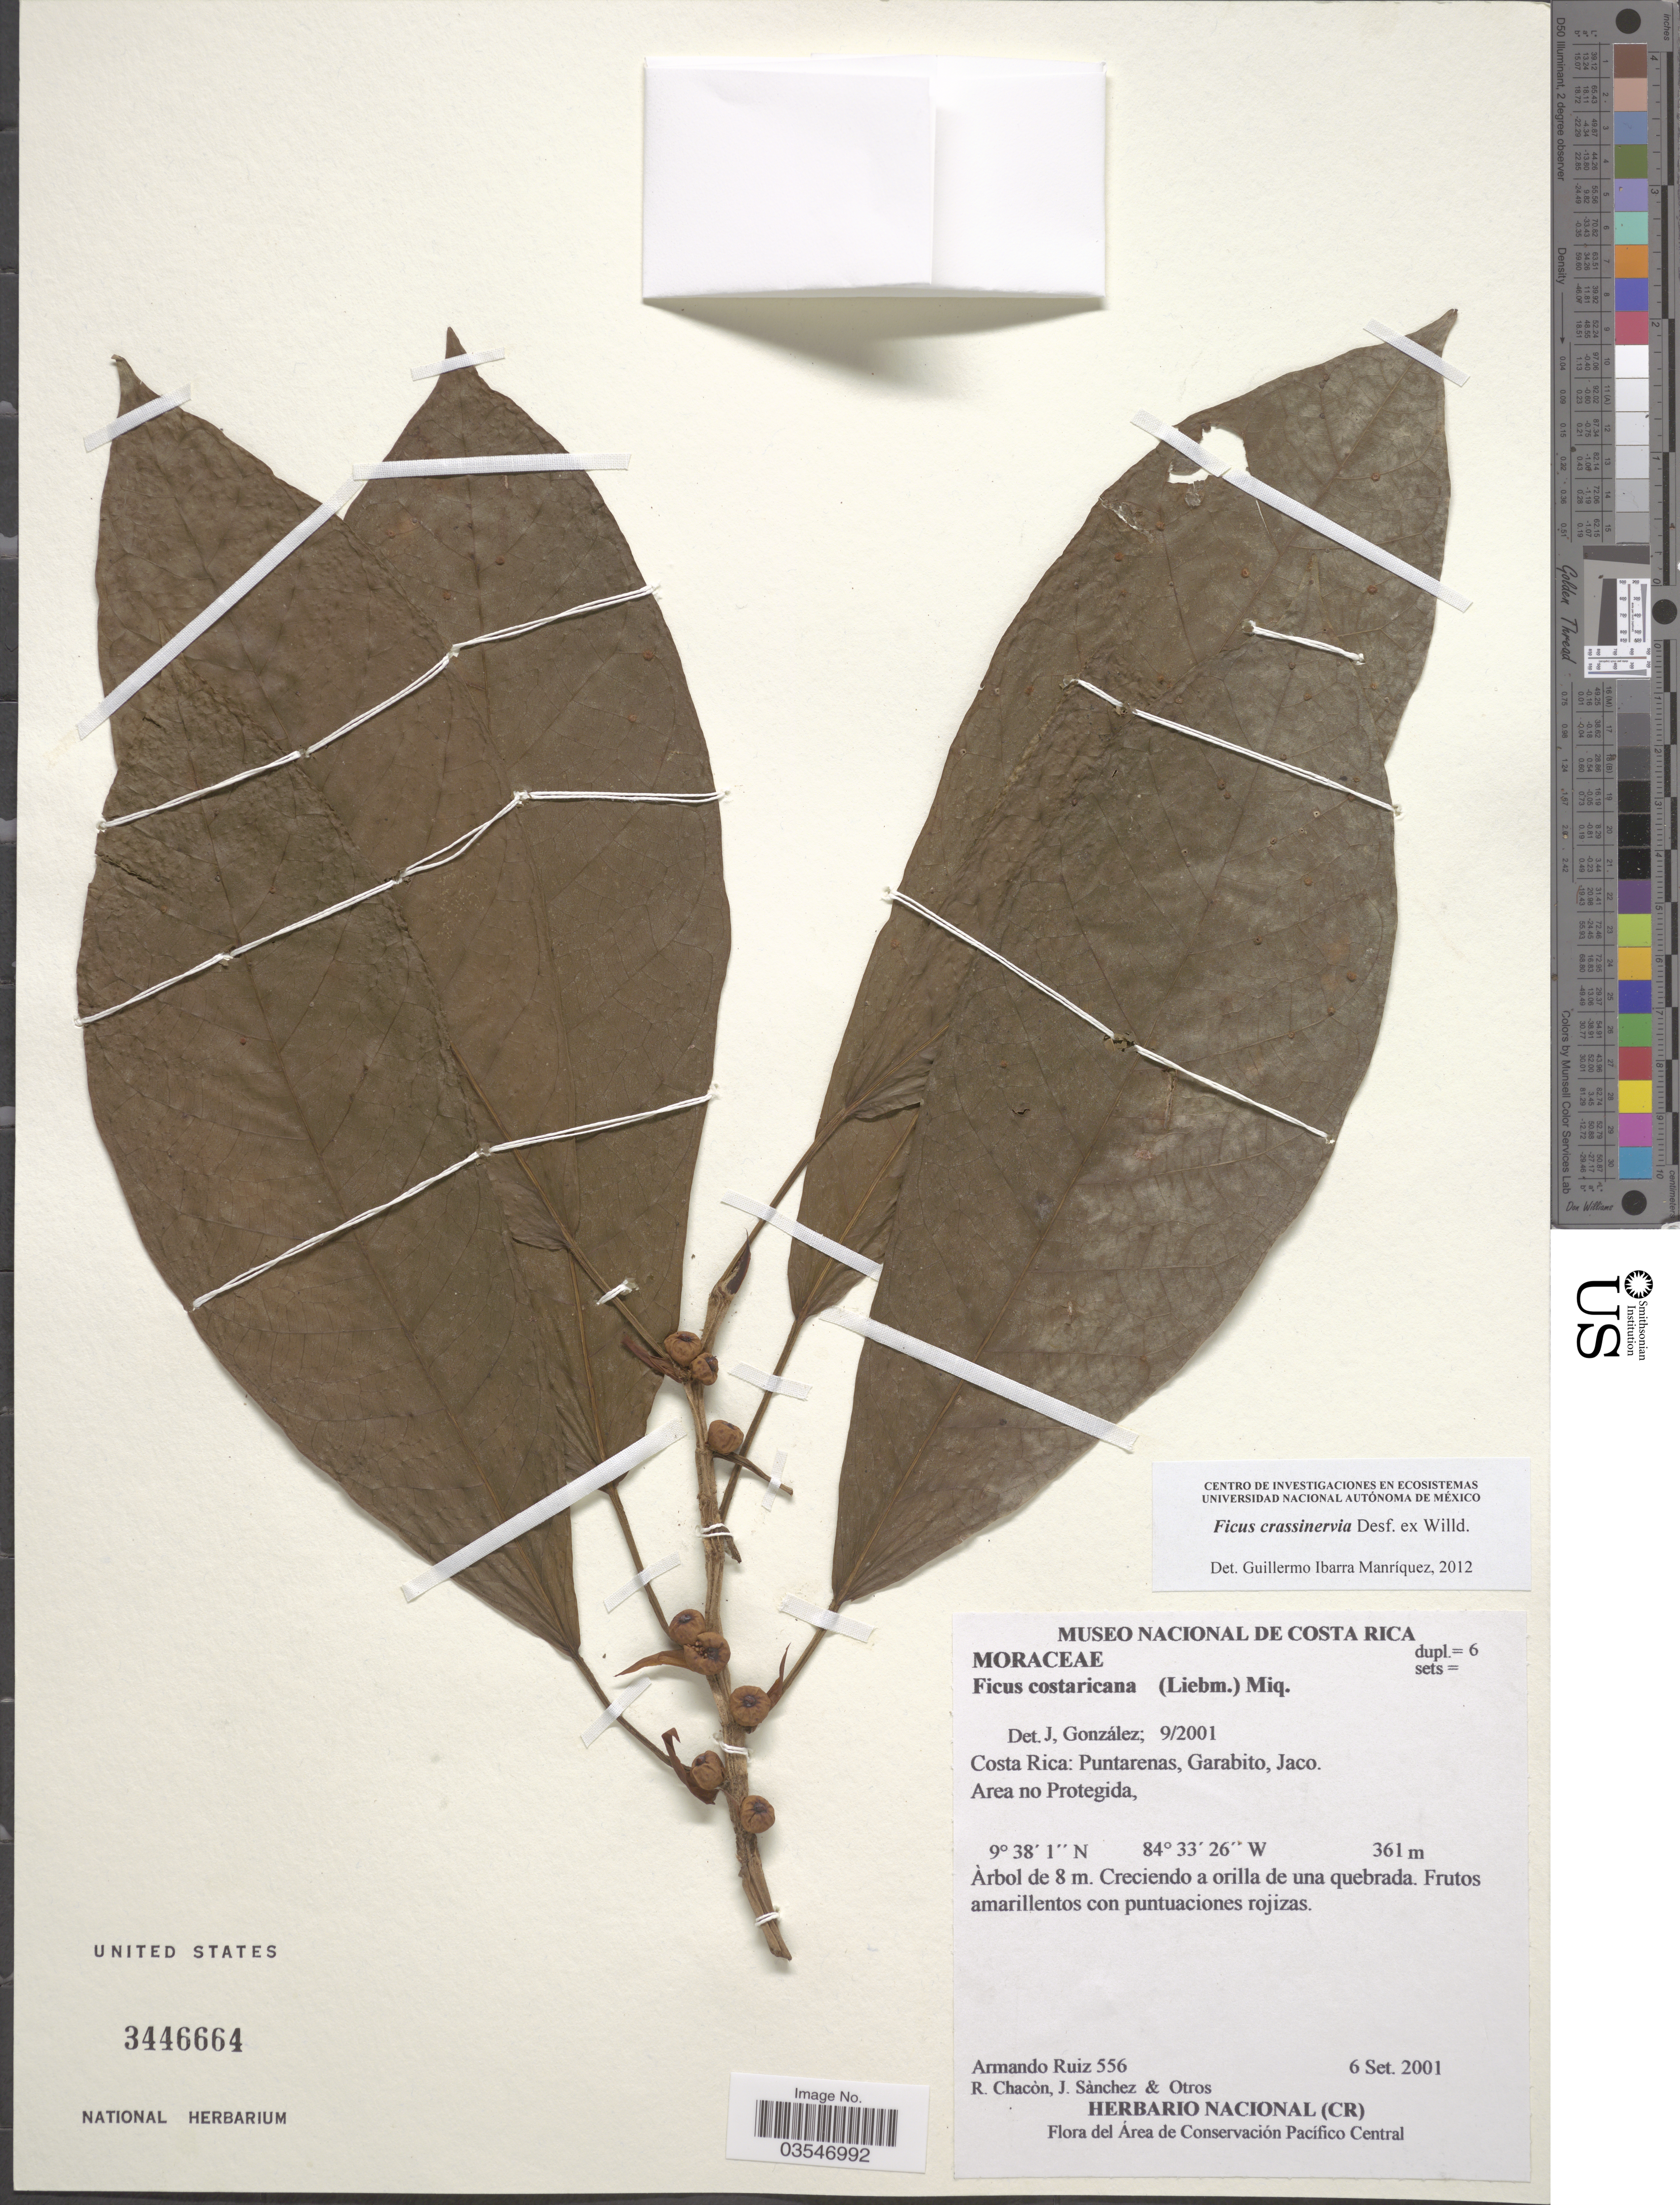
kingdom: Plantae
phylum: Tracheophyta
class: Magnoliopsida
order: Rosales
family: Moraceae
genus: Ficus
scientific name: Ficus crassinervia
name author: Desf. ex Willd.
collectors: A. Ruiz, R. Chacon & J. Sánchez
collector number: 556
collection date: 2001-09-06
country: Costa Rica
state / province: Puntarenas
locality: Garabito, Jaco. Area no Protegida.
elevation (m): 361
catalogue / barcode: US 3446664